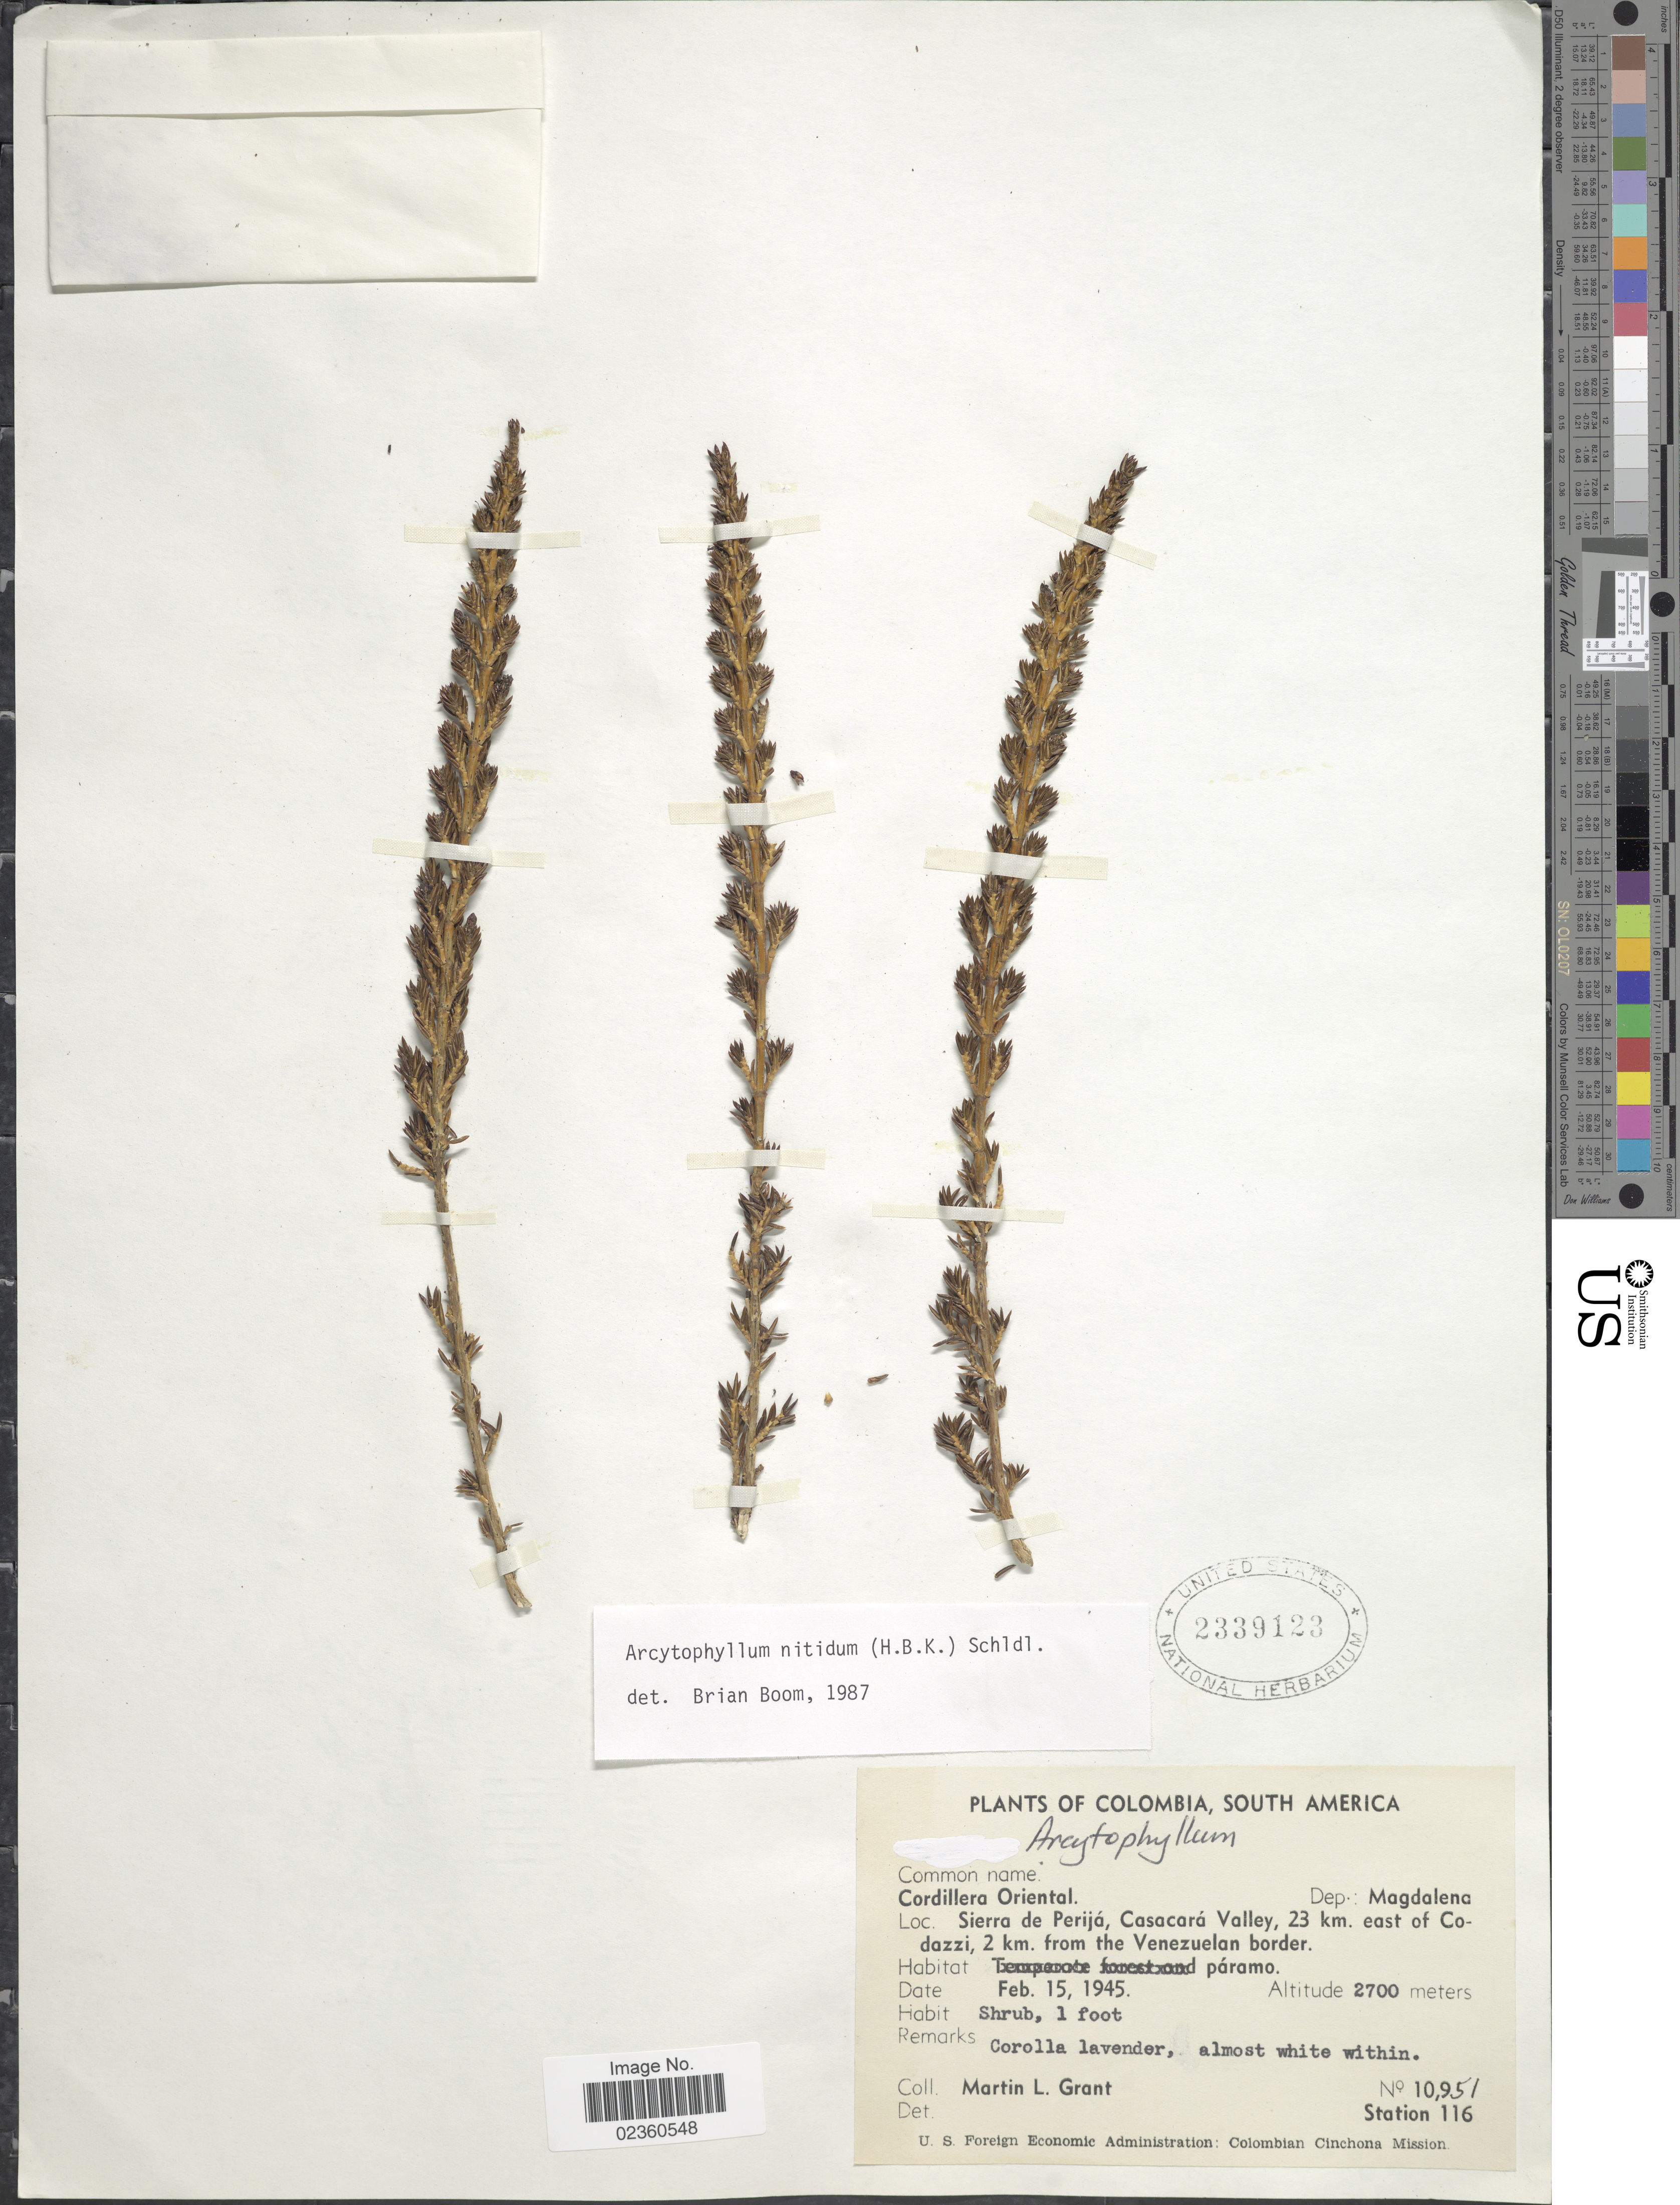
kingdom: Plantae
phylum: Tracheophyta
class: Magnoliopsida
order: Gentianales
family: Rubiaceae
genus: Arcytophyllum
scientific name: Arcytophyllum nitidum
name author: (Kunth) Schltdl.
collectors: M. L. Grant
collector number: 10951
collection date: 1945-02-15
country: Colombia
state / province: Magdalena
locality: Cordillera Oriental, Dep.: Magdalena, Sierra de Perijá, Casacará Valley, 23 km east of Codazzi, 2 km from the Venezuelan border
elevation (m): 2700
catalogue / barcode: US 2339123